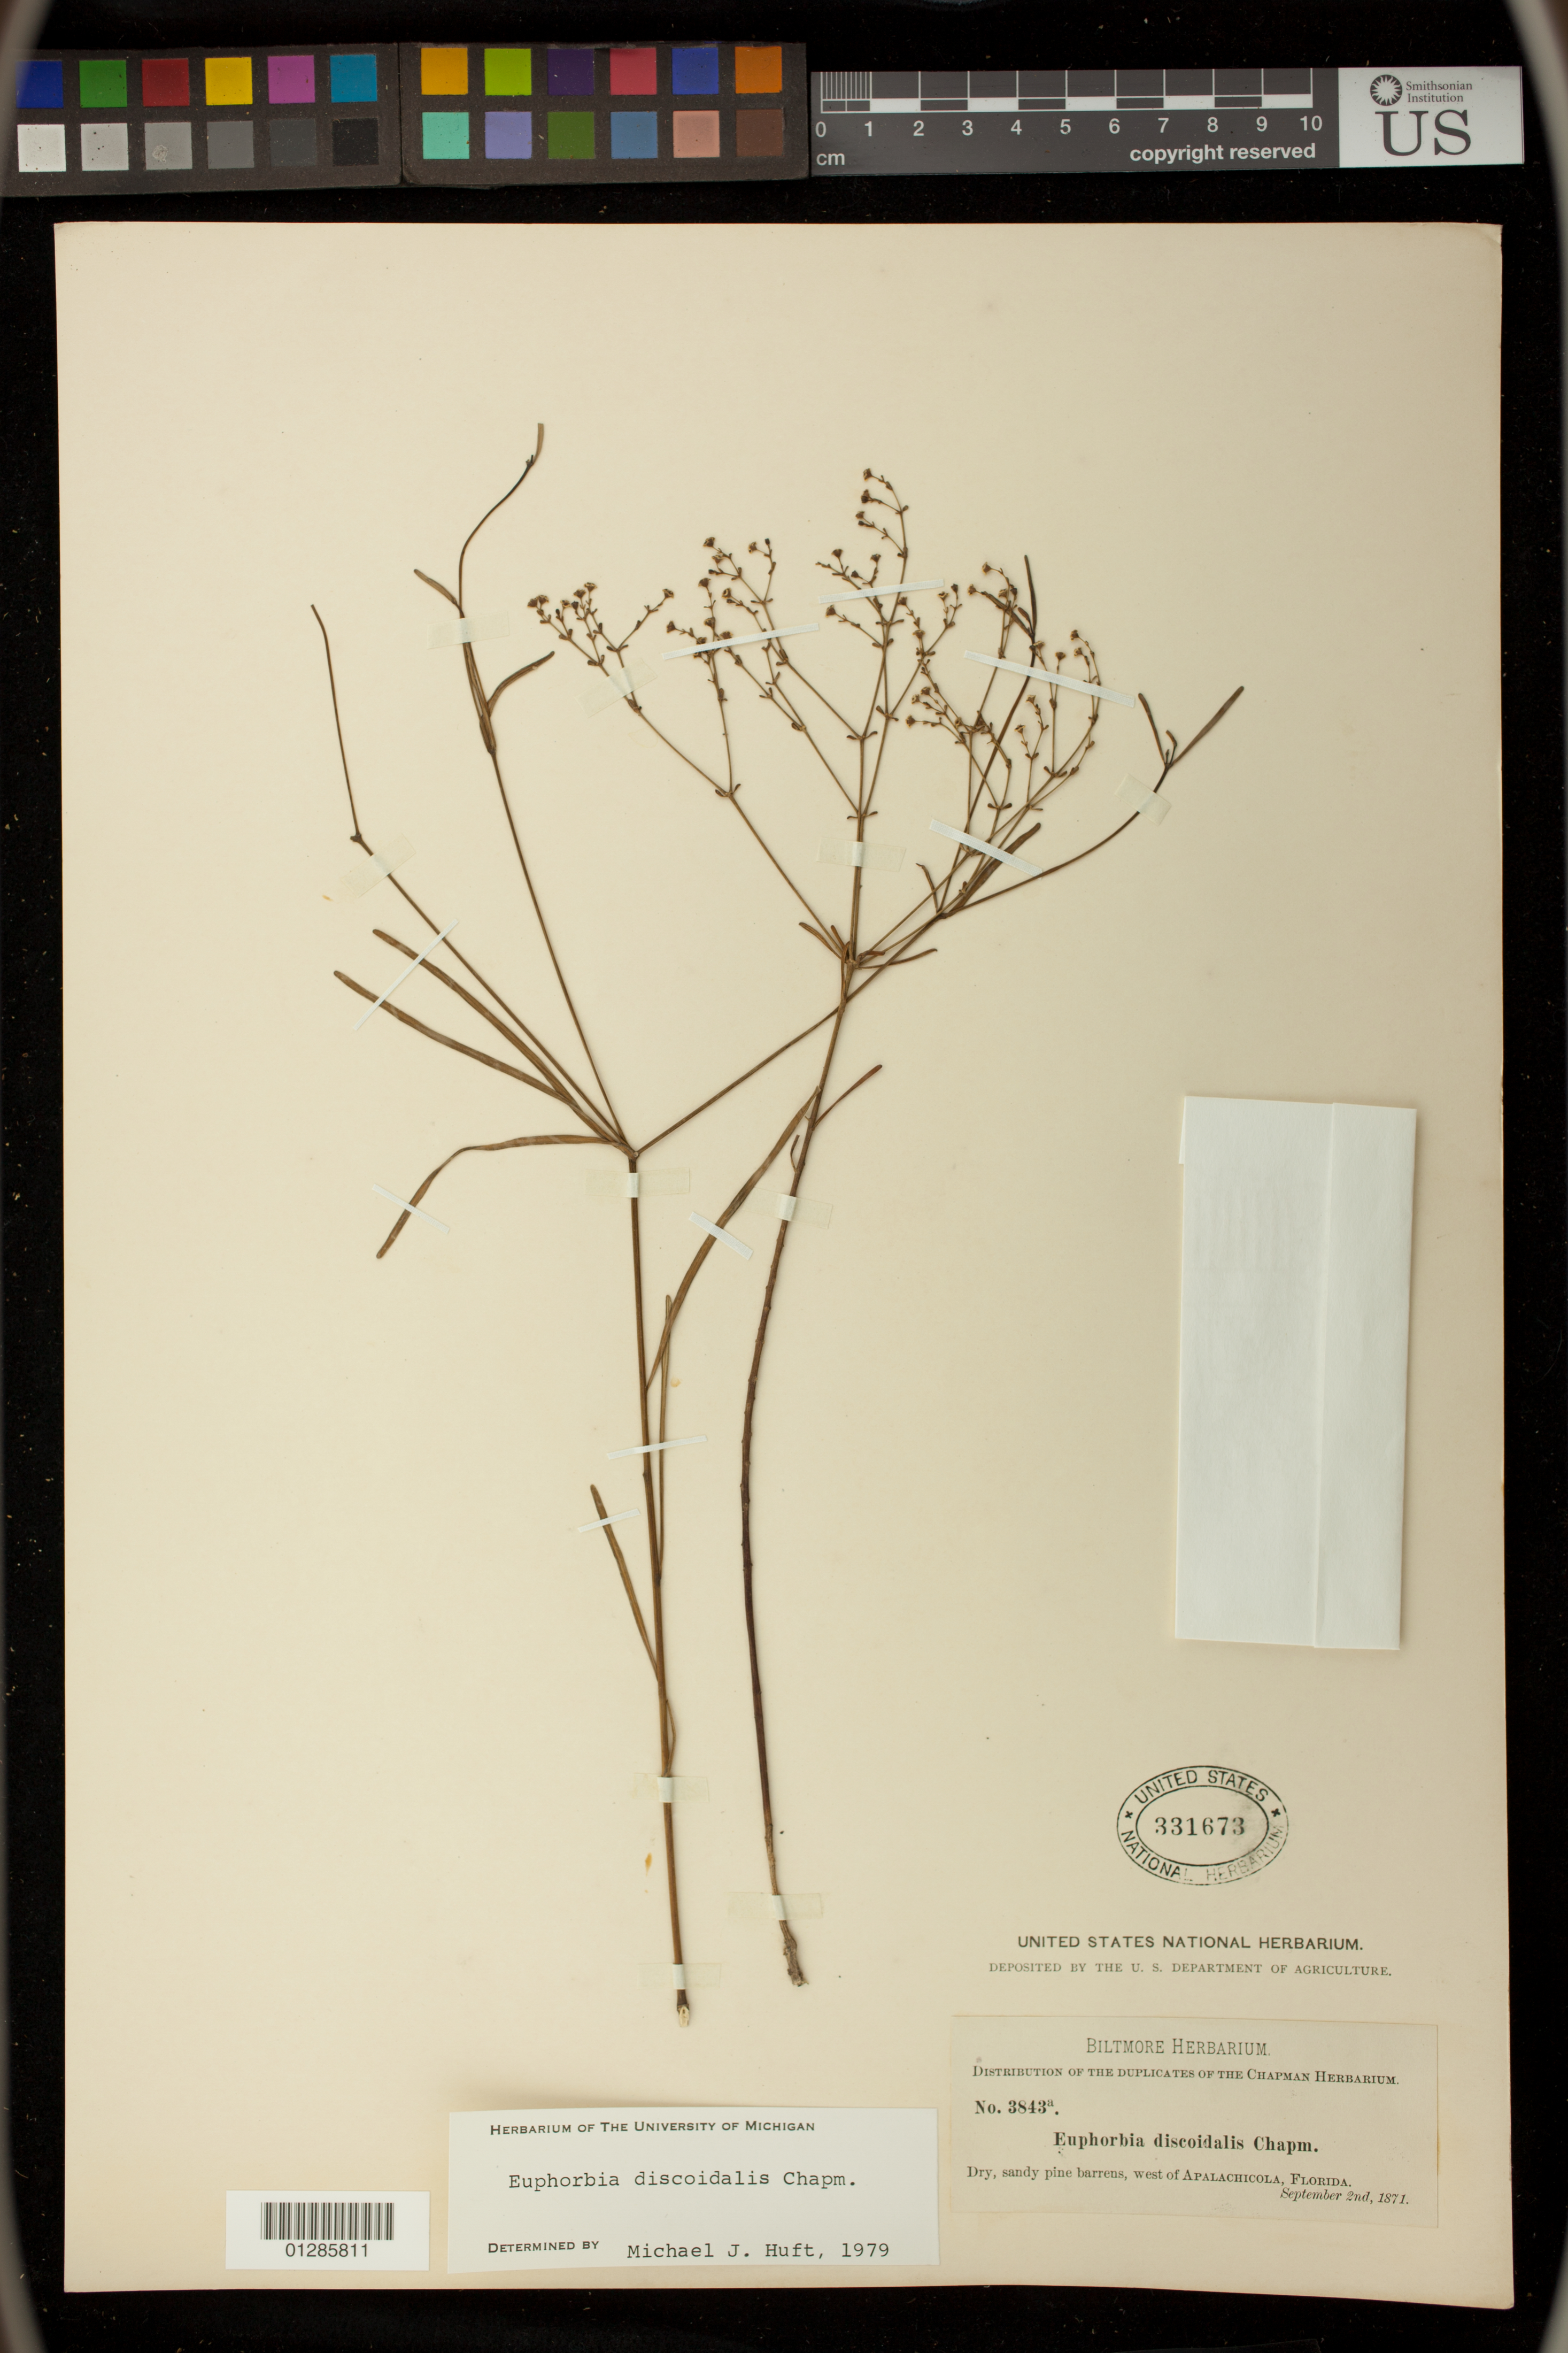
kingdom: Plantae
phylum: Tracheophyta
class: Magnoliopsida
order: Malpighiales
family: Euphorbiaceae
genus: Euphorbia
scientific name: Euphorbia discoidalis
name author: Chapm.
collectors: ex herb. Chapman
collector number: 3843a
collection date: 1871-09-02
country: United States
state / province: Florida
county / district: Franklin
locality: West of Apalachicola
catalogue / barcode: US 331673